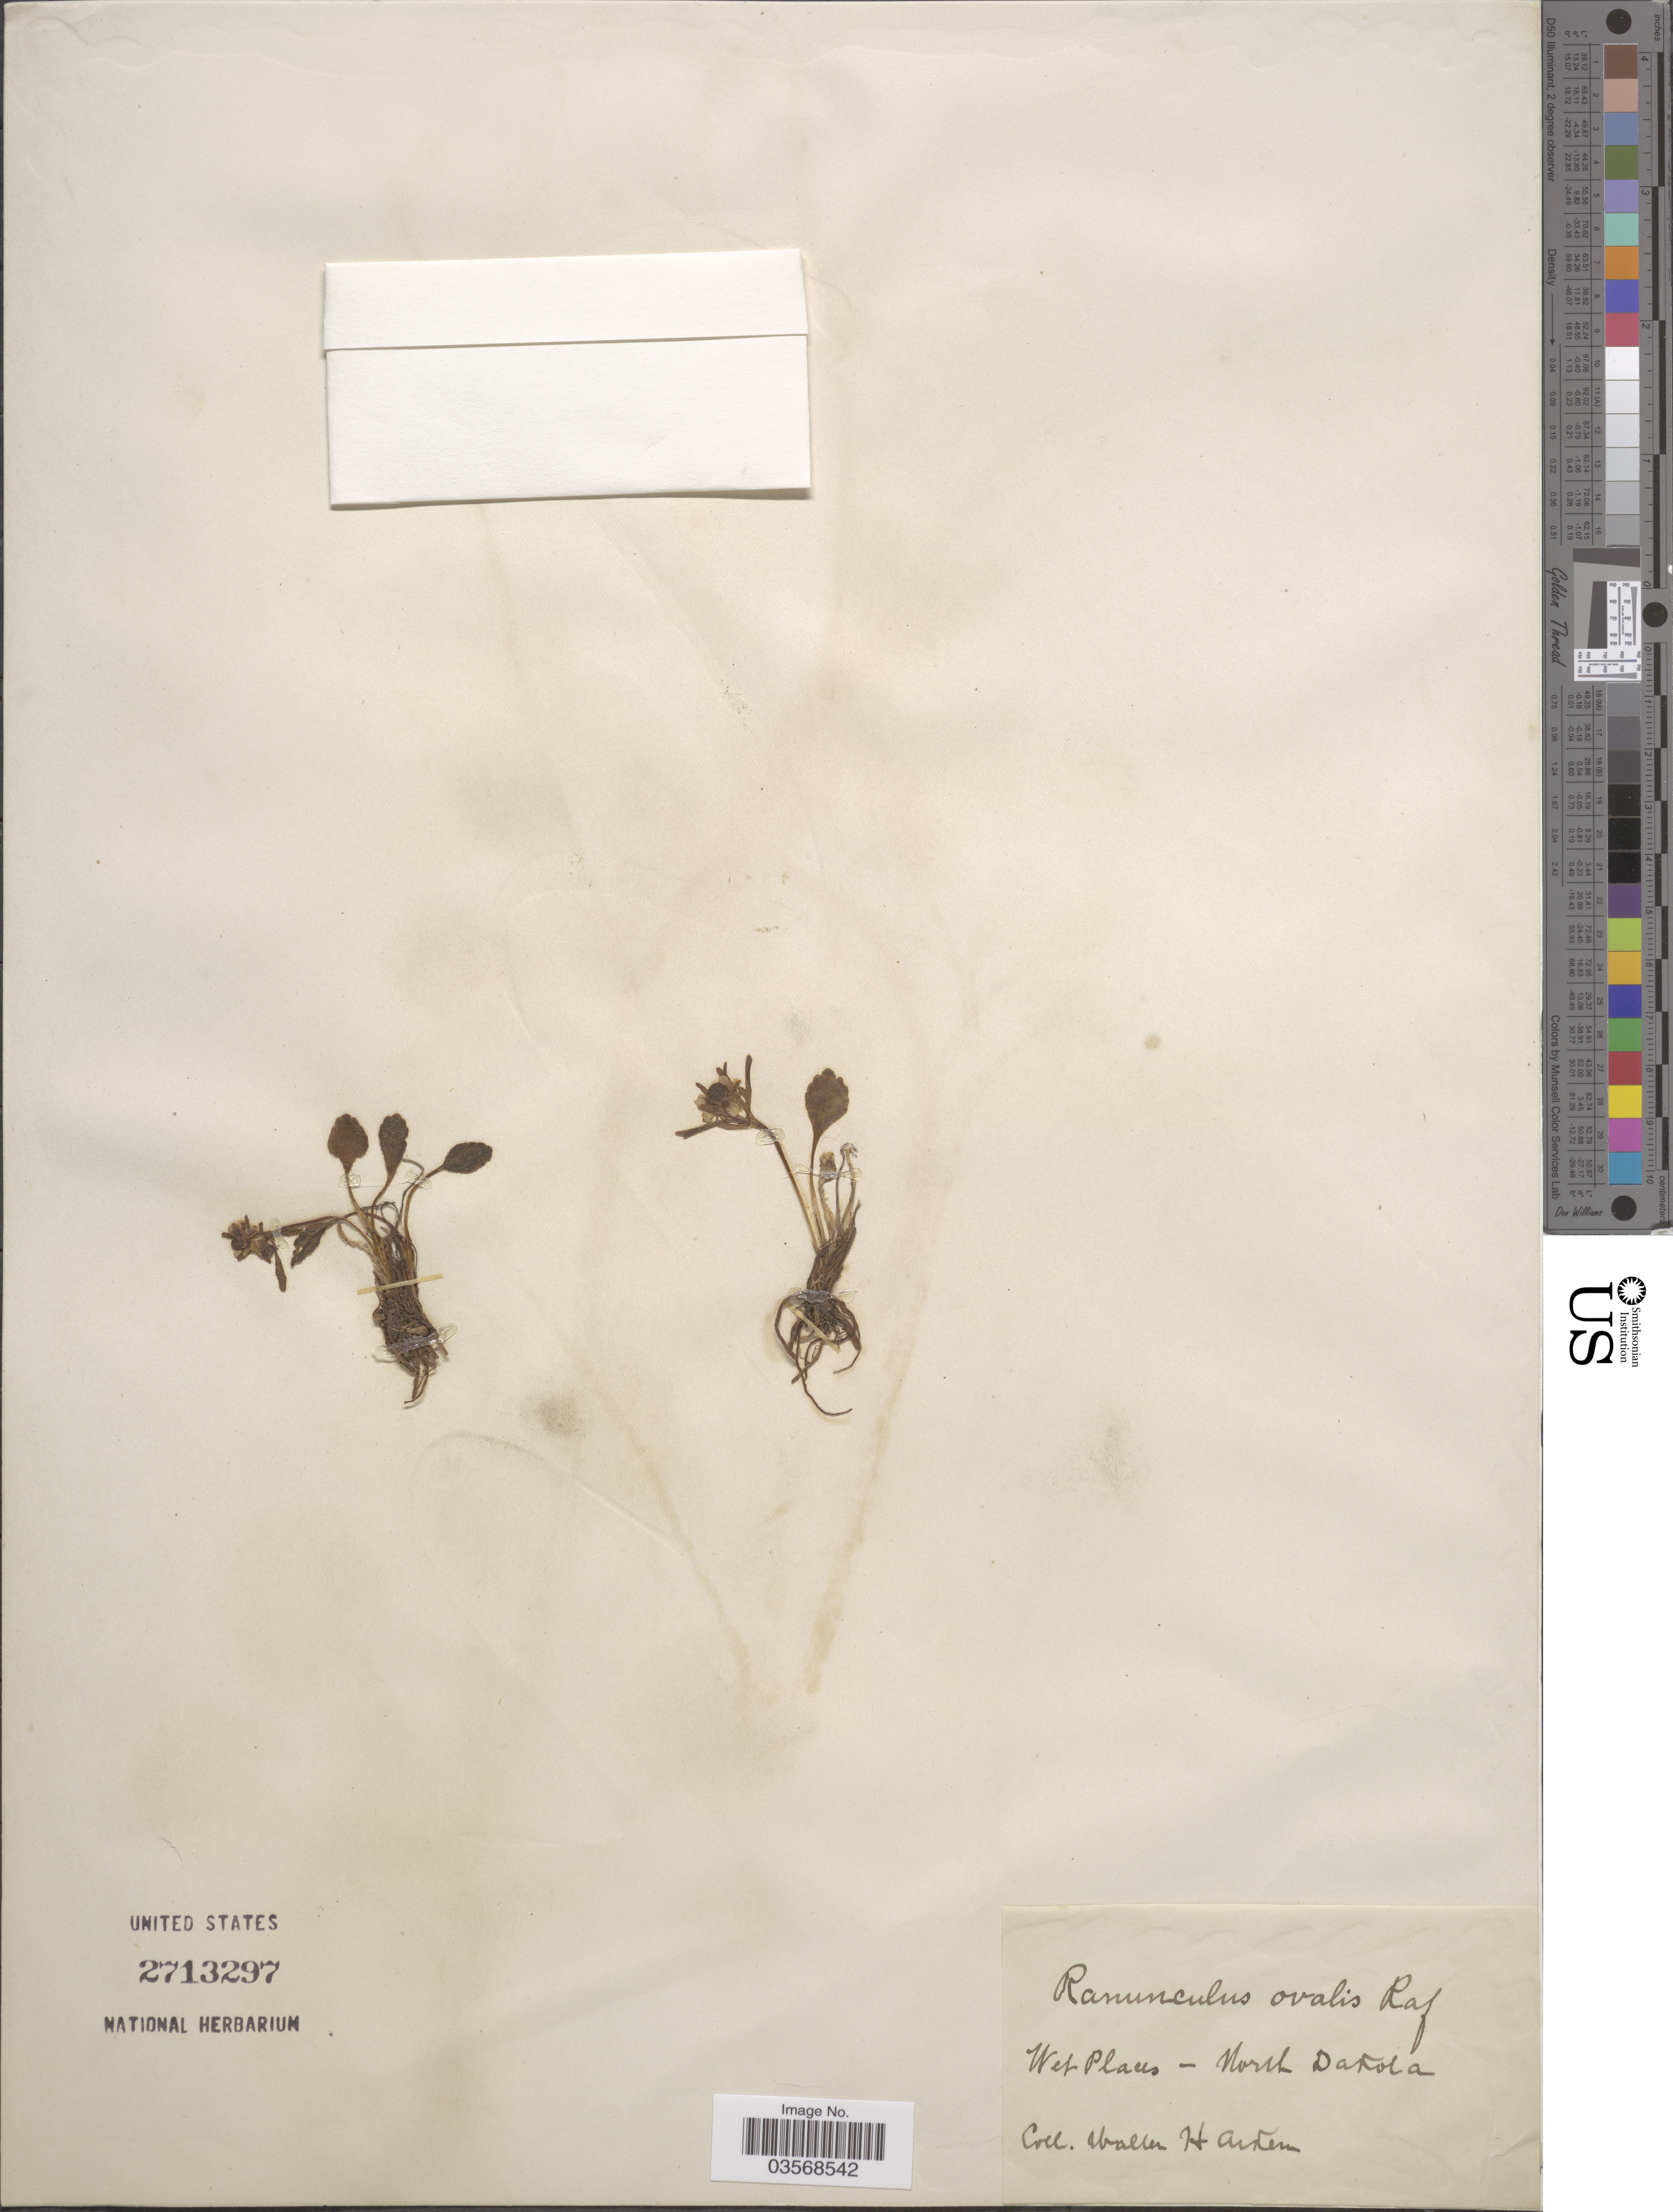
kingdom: Plantae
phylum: Tracheophyta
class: Magnoliopsida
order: Ranunculales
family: Ranunculaceae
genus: Ranunculus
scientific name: Ranunculus ovalis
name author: Raf.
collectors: W. Aiken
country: United States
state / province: North Dakota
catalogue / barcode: US 2713297